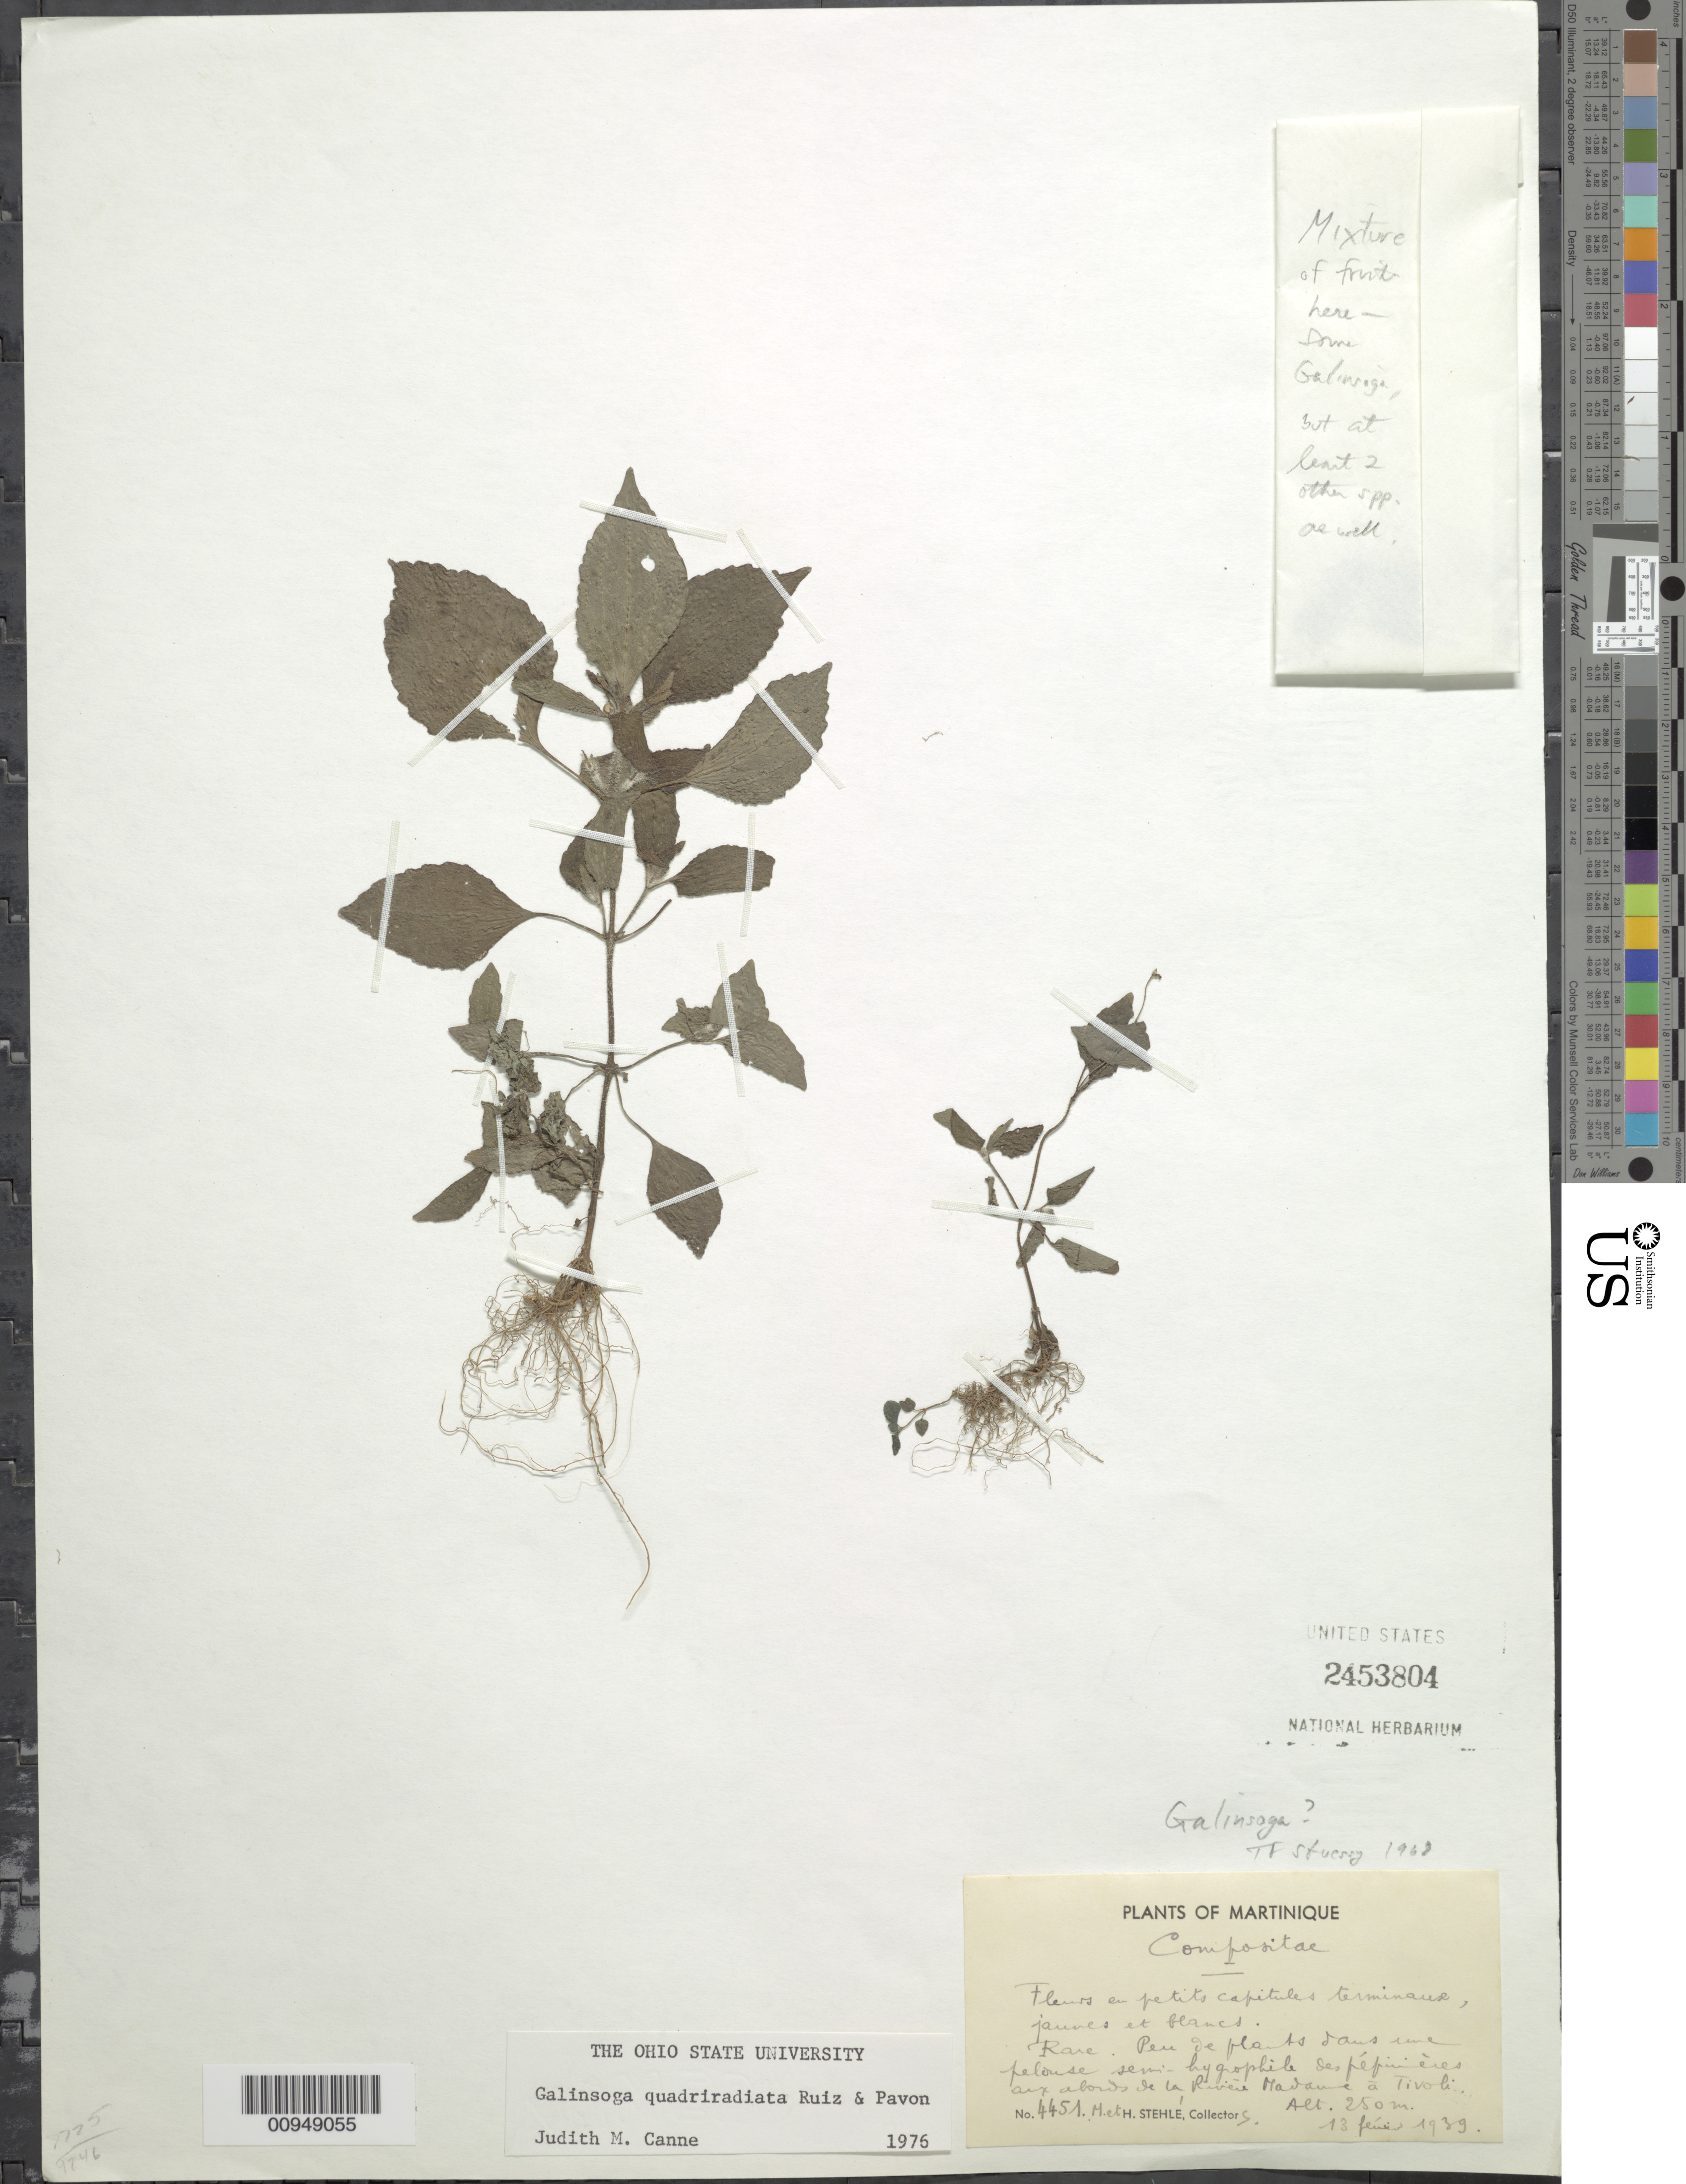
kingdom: Plantae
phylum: Tracheophyta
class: Magnoliopsida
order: Asterales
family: Asteraceae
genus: Galinsoga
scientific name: Galinsoga quadriradiata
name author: Ruiz & Pav.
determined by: Canne-Hilliker, J. M.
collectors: H. Stehlé & M. Stehlé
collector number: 4451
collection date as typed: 13 Feb 1939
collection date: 1939-02-13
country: Martinique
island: Martinique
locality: "aux abonds de la Rivière Madama á Tivoli"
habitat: "Peu de plants dans xx pelouse semi-hygrophile des pepinéres aux abonds de la Rivière"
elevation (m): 250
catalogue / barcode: US 2453804